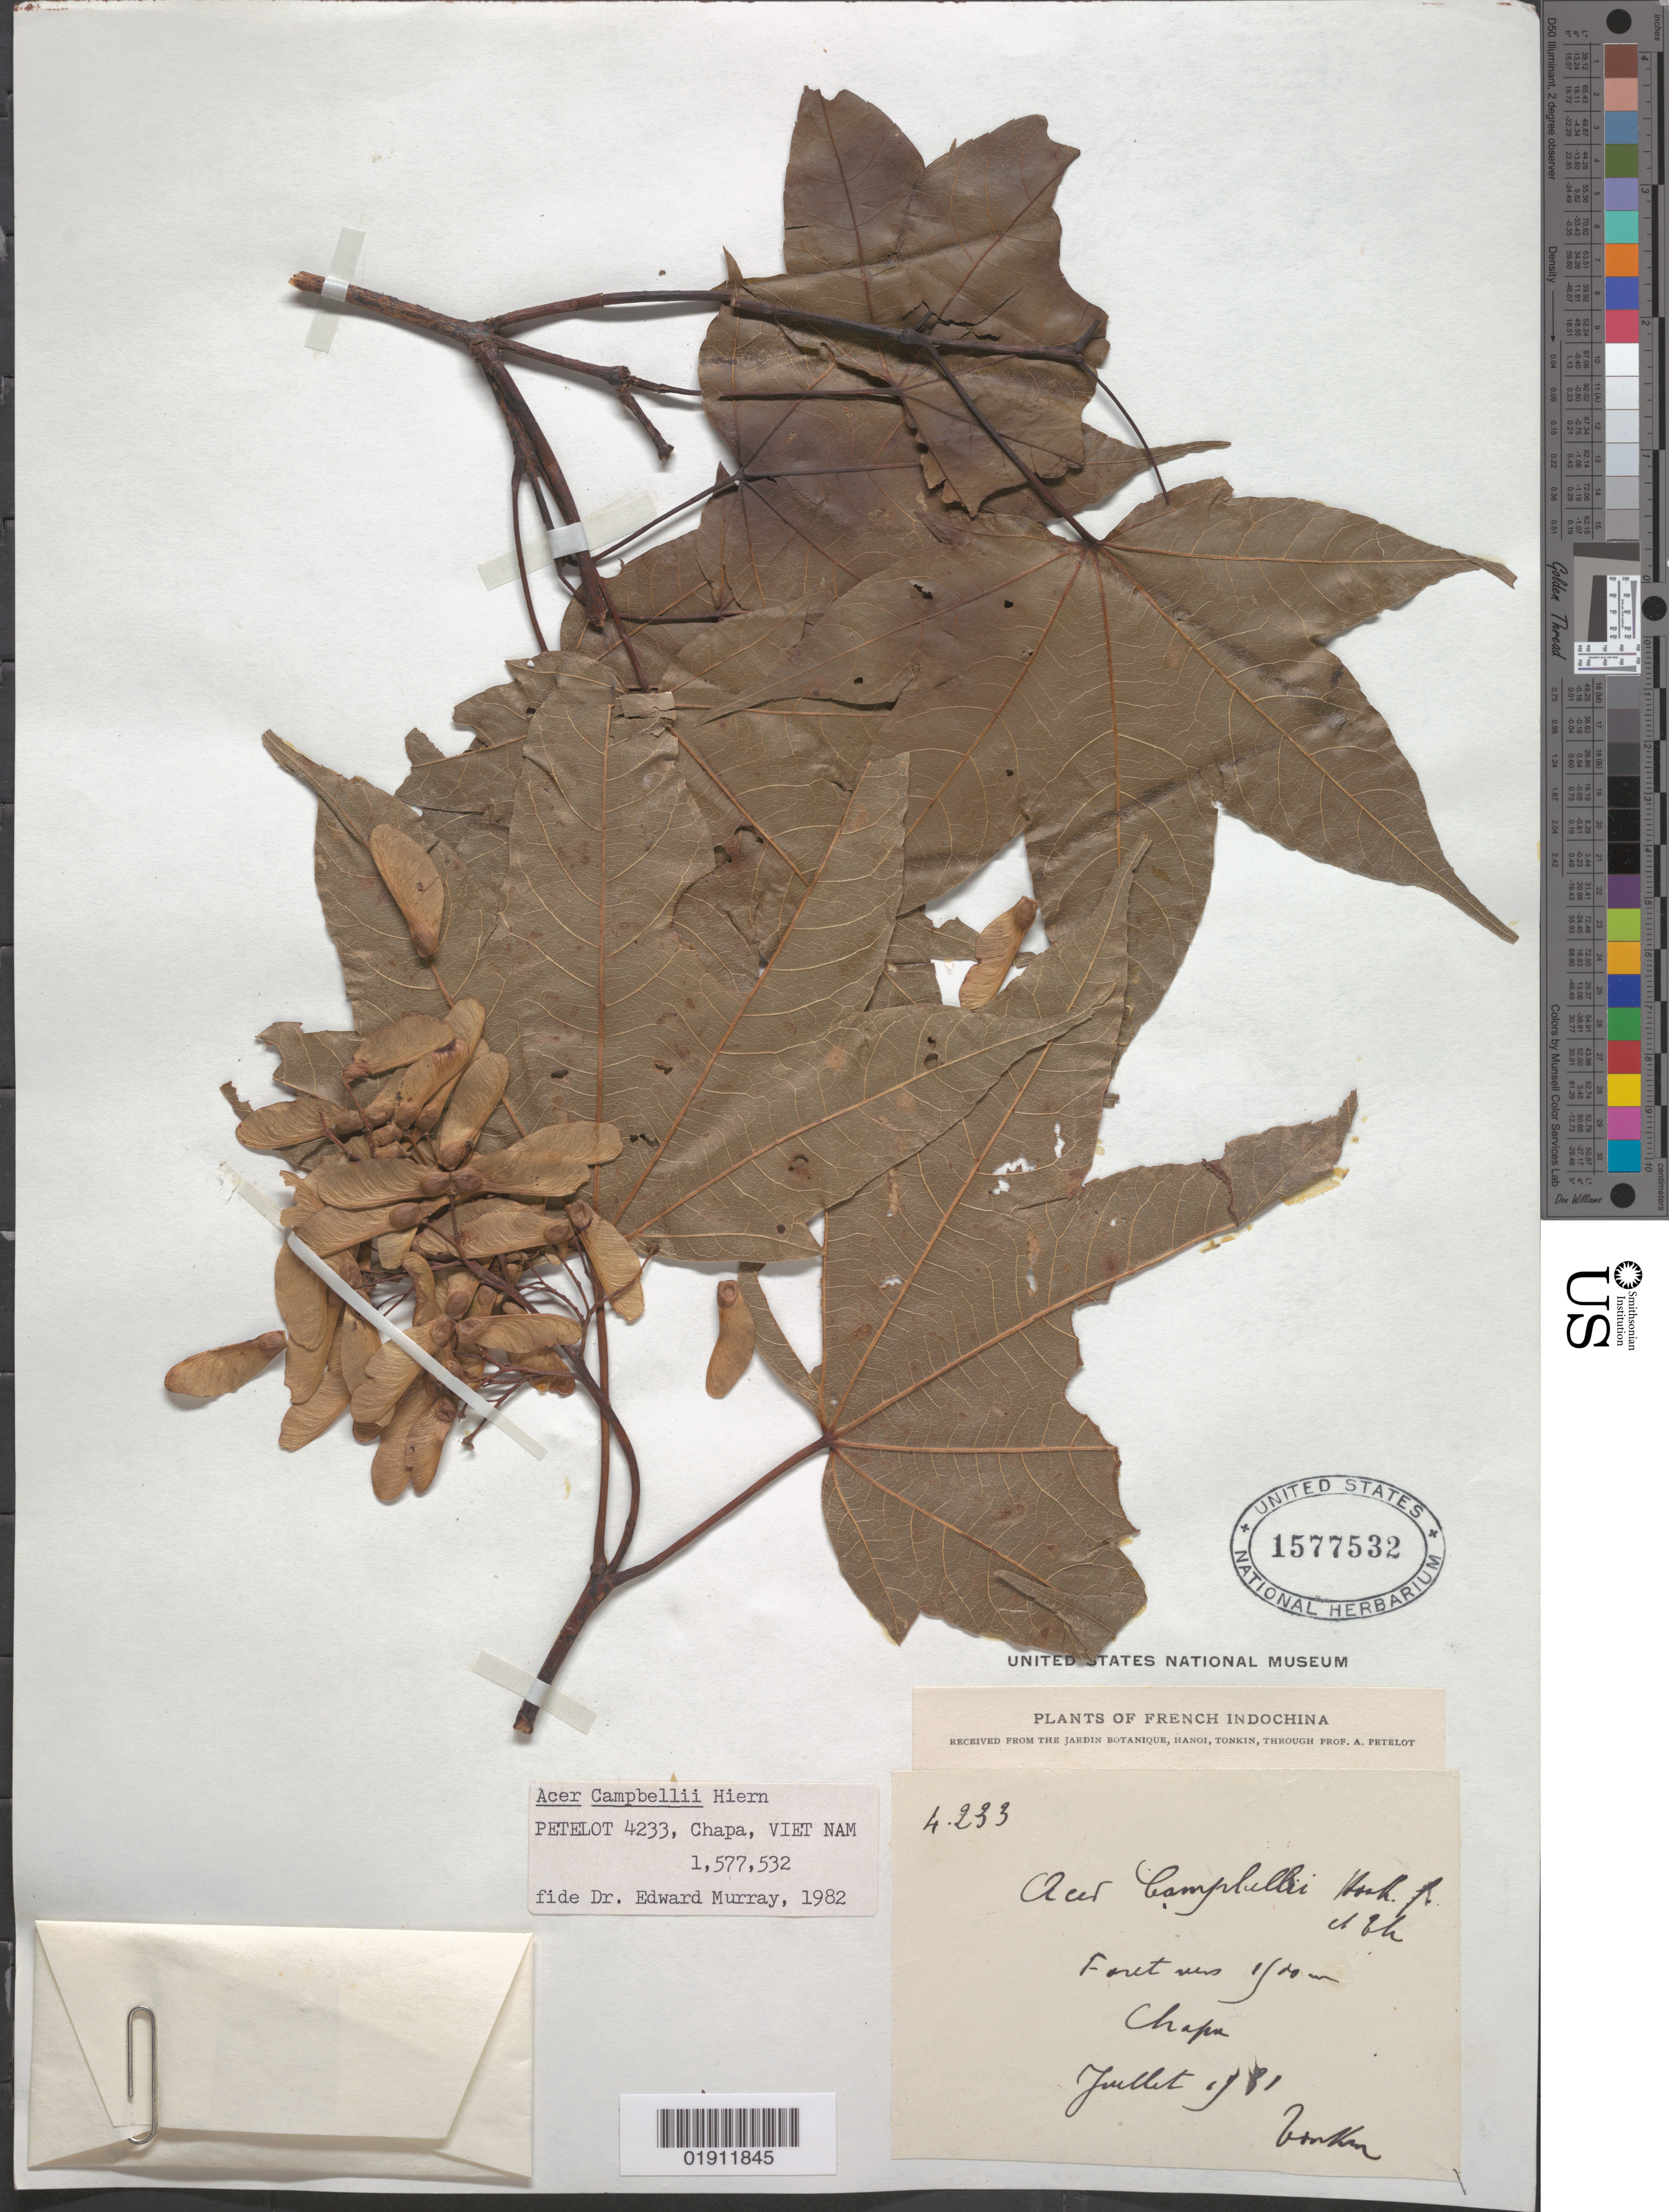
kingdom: Plantae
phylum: Tracheophyta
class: Magnoliopsida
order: Sapindales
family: Sapindaceae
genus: Acer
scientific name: Acer campbellii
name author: Hook. f. & Thomson ex Hiern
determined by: Murray, Edward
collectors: A. Petelot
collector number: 4233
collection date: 1931-07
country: Vietnam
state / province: Lao Cai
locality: Chapa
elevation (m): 1500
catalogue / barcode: US 1577532